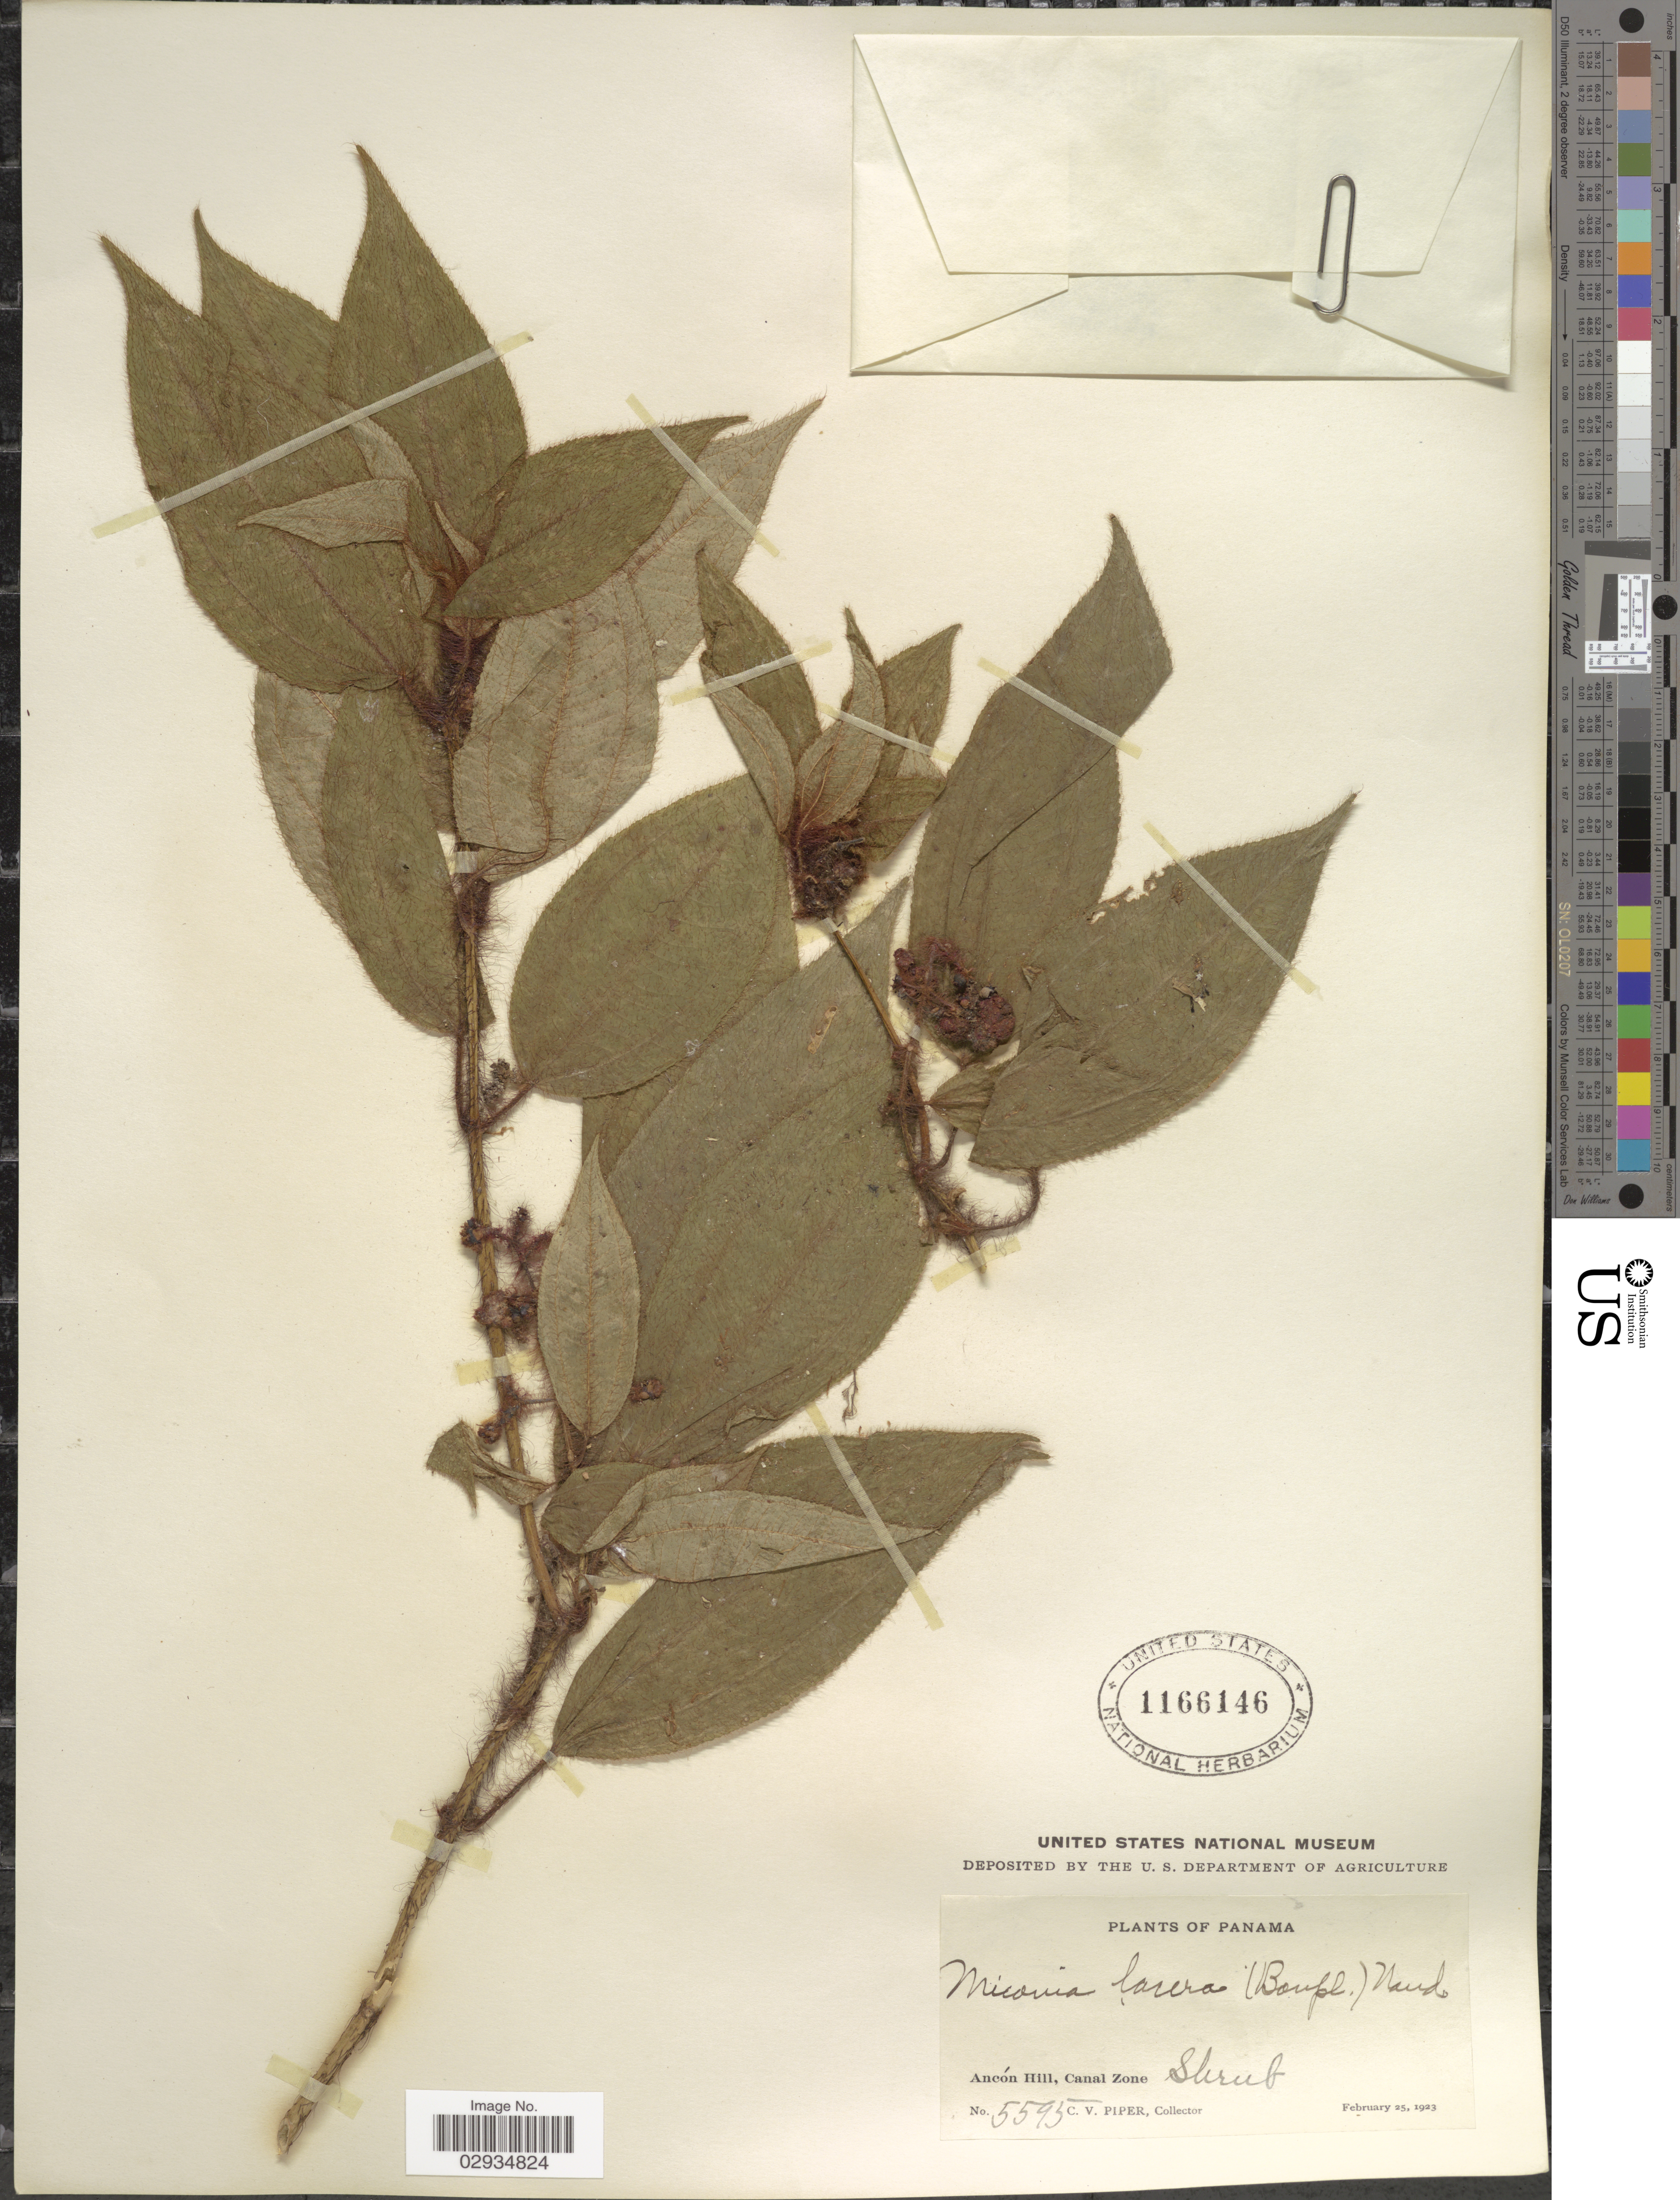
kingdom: Plantae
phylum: Tracheophyta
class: Magnoliopsida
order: Myrtales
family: Melastomataceae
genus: Miconia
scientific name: Miconia lacera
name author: (Bonpl.) Naudin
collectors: C. V. Piper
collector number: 5595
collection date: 1923-02-25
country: Panama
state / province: Colón / Panamá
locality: Ancón Hill, Canal Zone.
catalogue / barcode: US 1166146